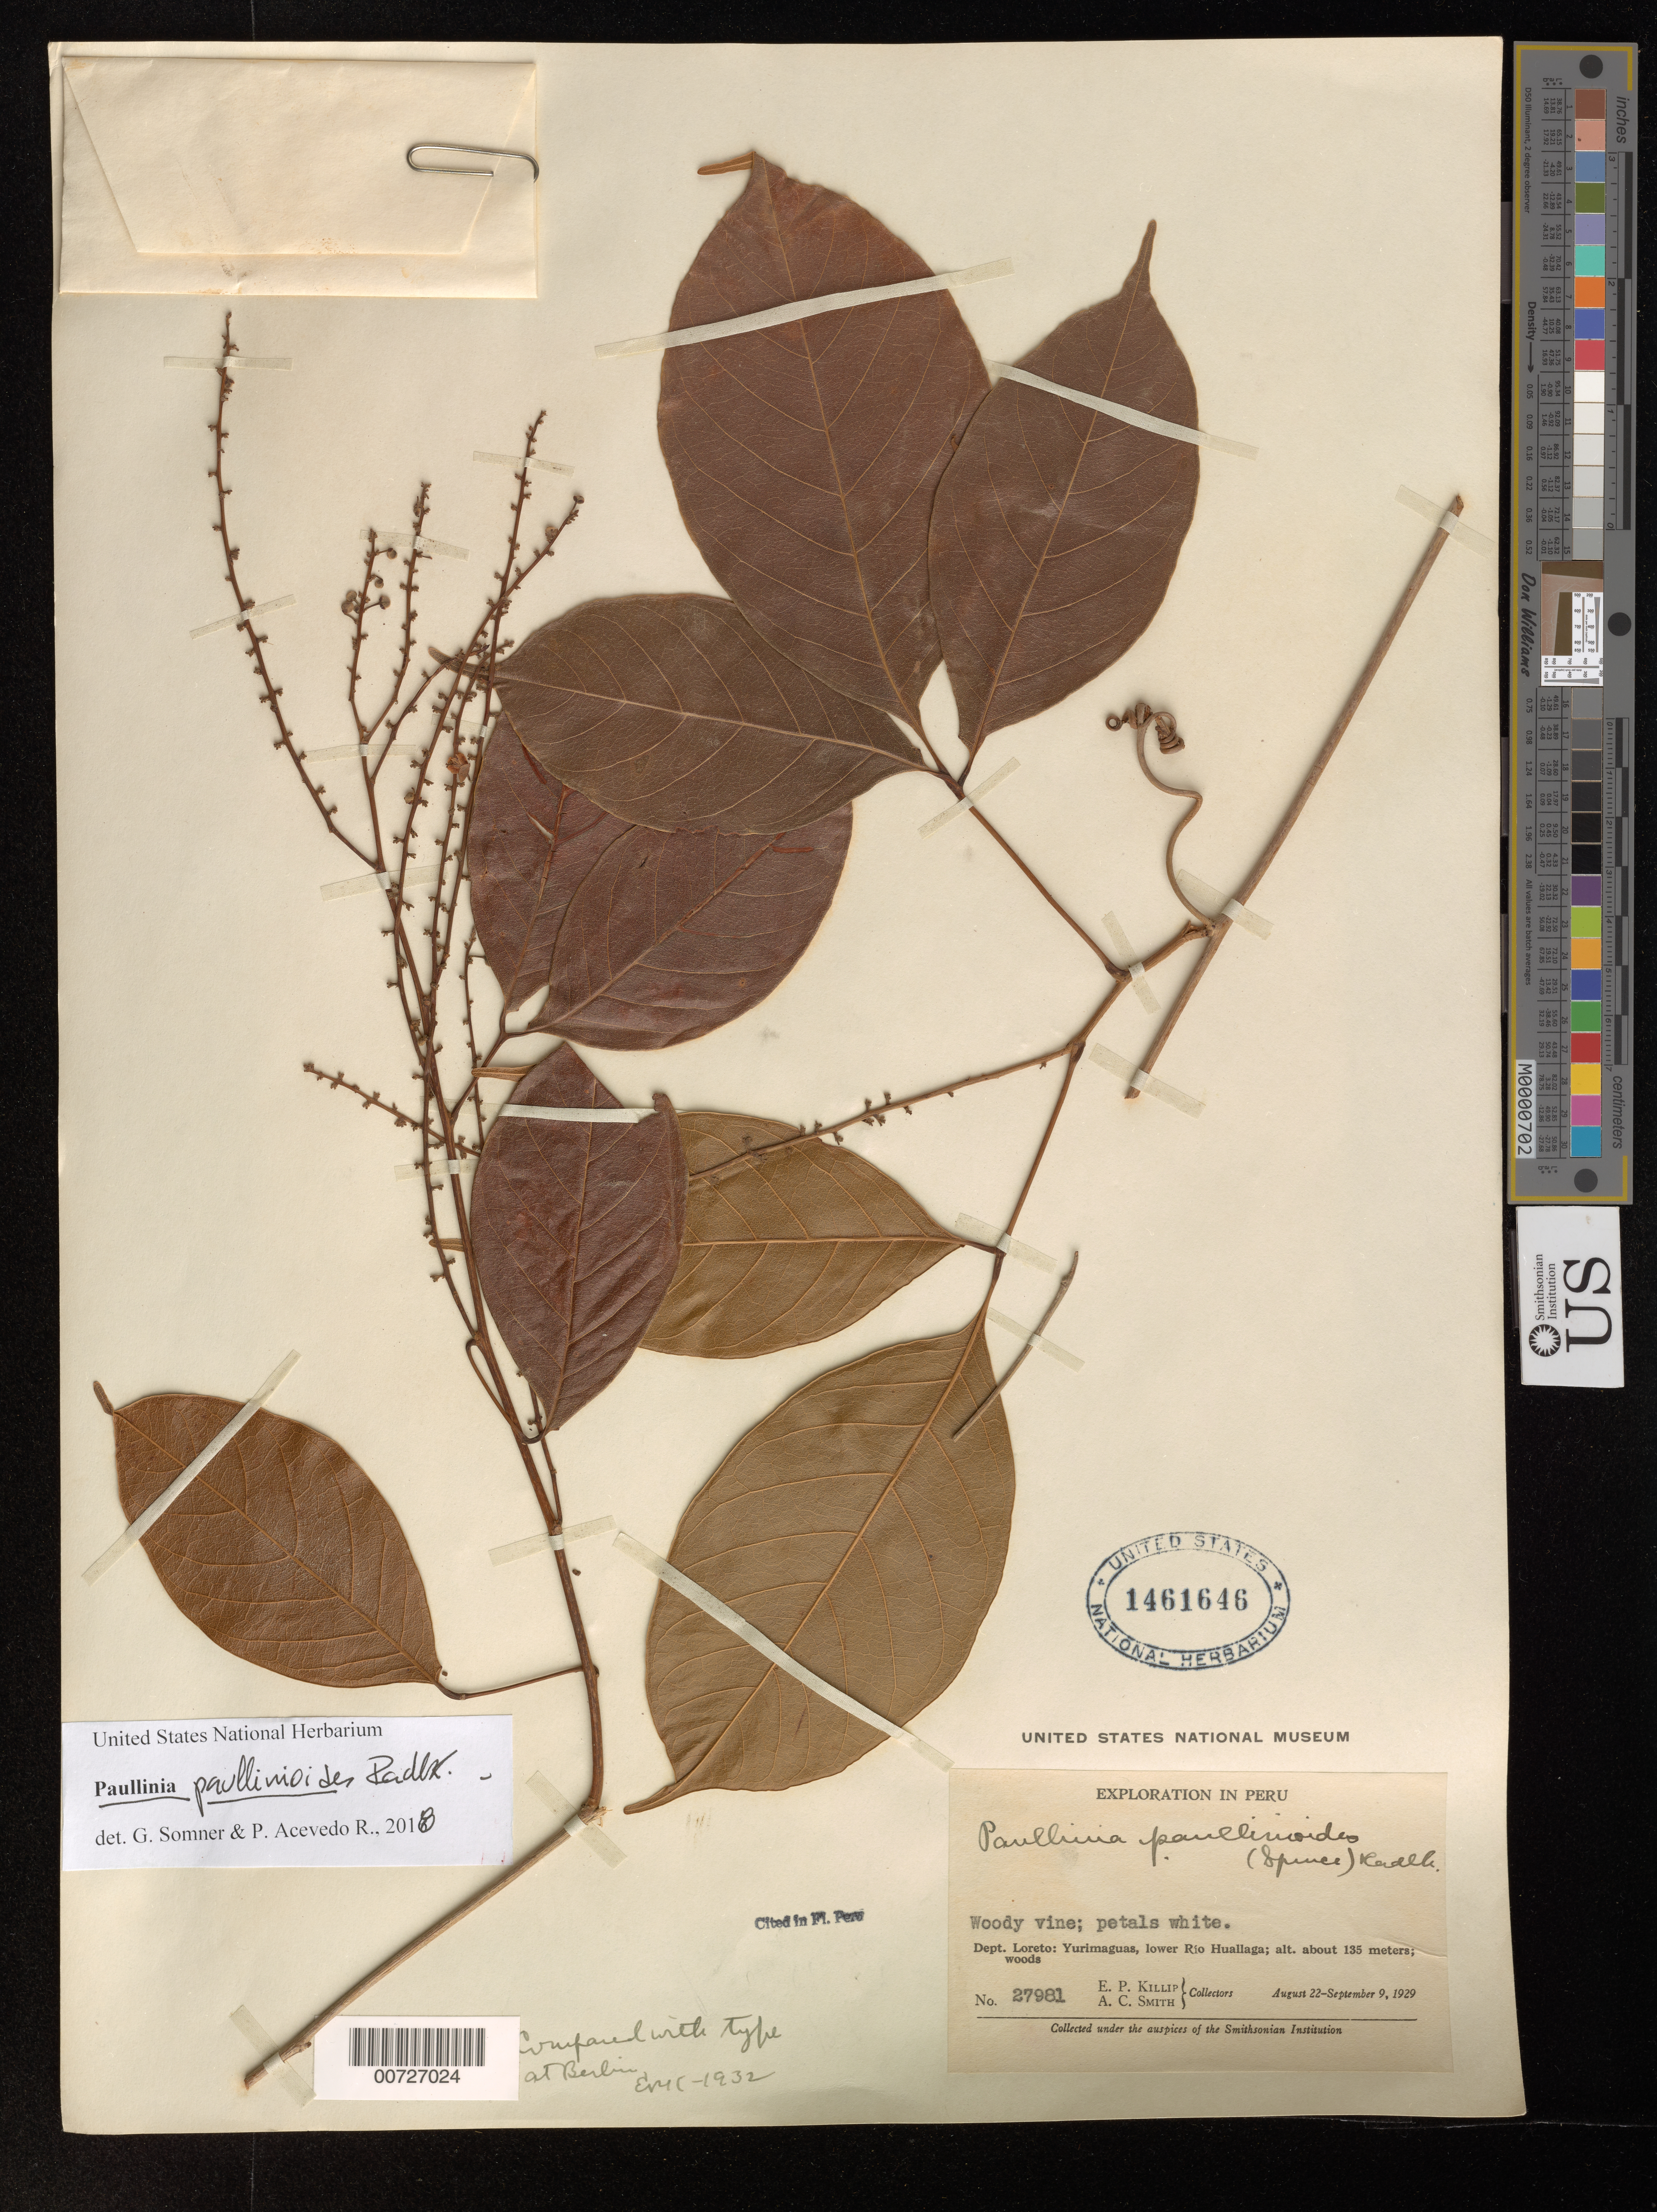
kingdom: Plantae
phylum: Tracheophyta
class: Magnoliopsida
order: Sapindales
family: Sapindaceae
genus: Paullinia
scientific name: Paullinia paullinioides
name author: Radlk.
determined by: Acevedo-Rodríguez, P.; Somner, G. V.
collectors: E. P. Killip & A. C. Smith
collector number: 27981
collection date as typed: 22 Aug 1929 to 09 Sep 1929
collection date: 1929-08-22/1929-09-09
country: Peru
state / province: Loreto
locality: Yurimaguas, lower Rio Huallaga.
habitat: Woods.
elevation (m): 135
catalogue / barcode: US 1461646